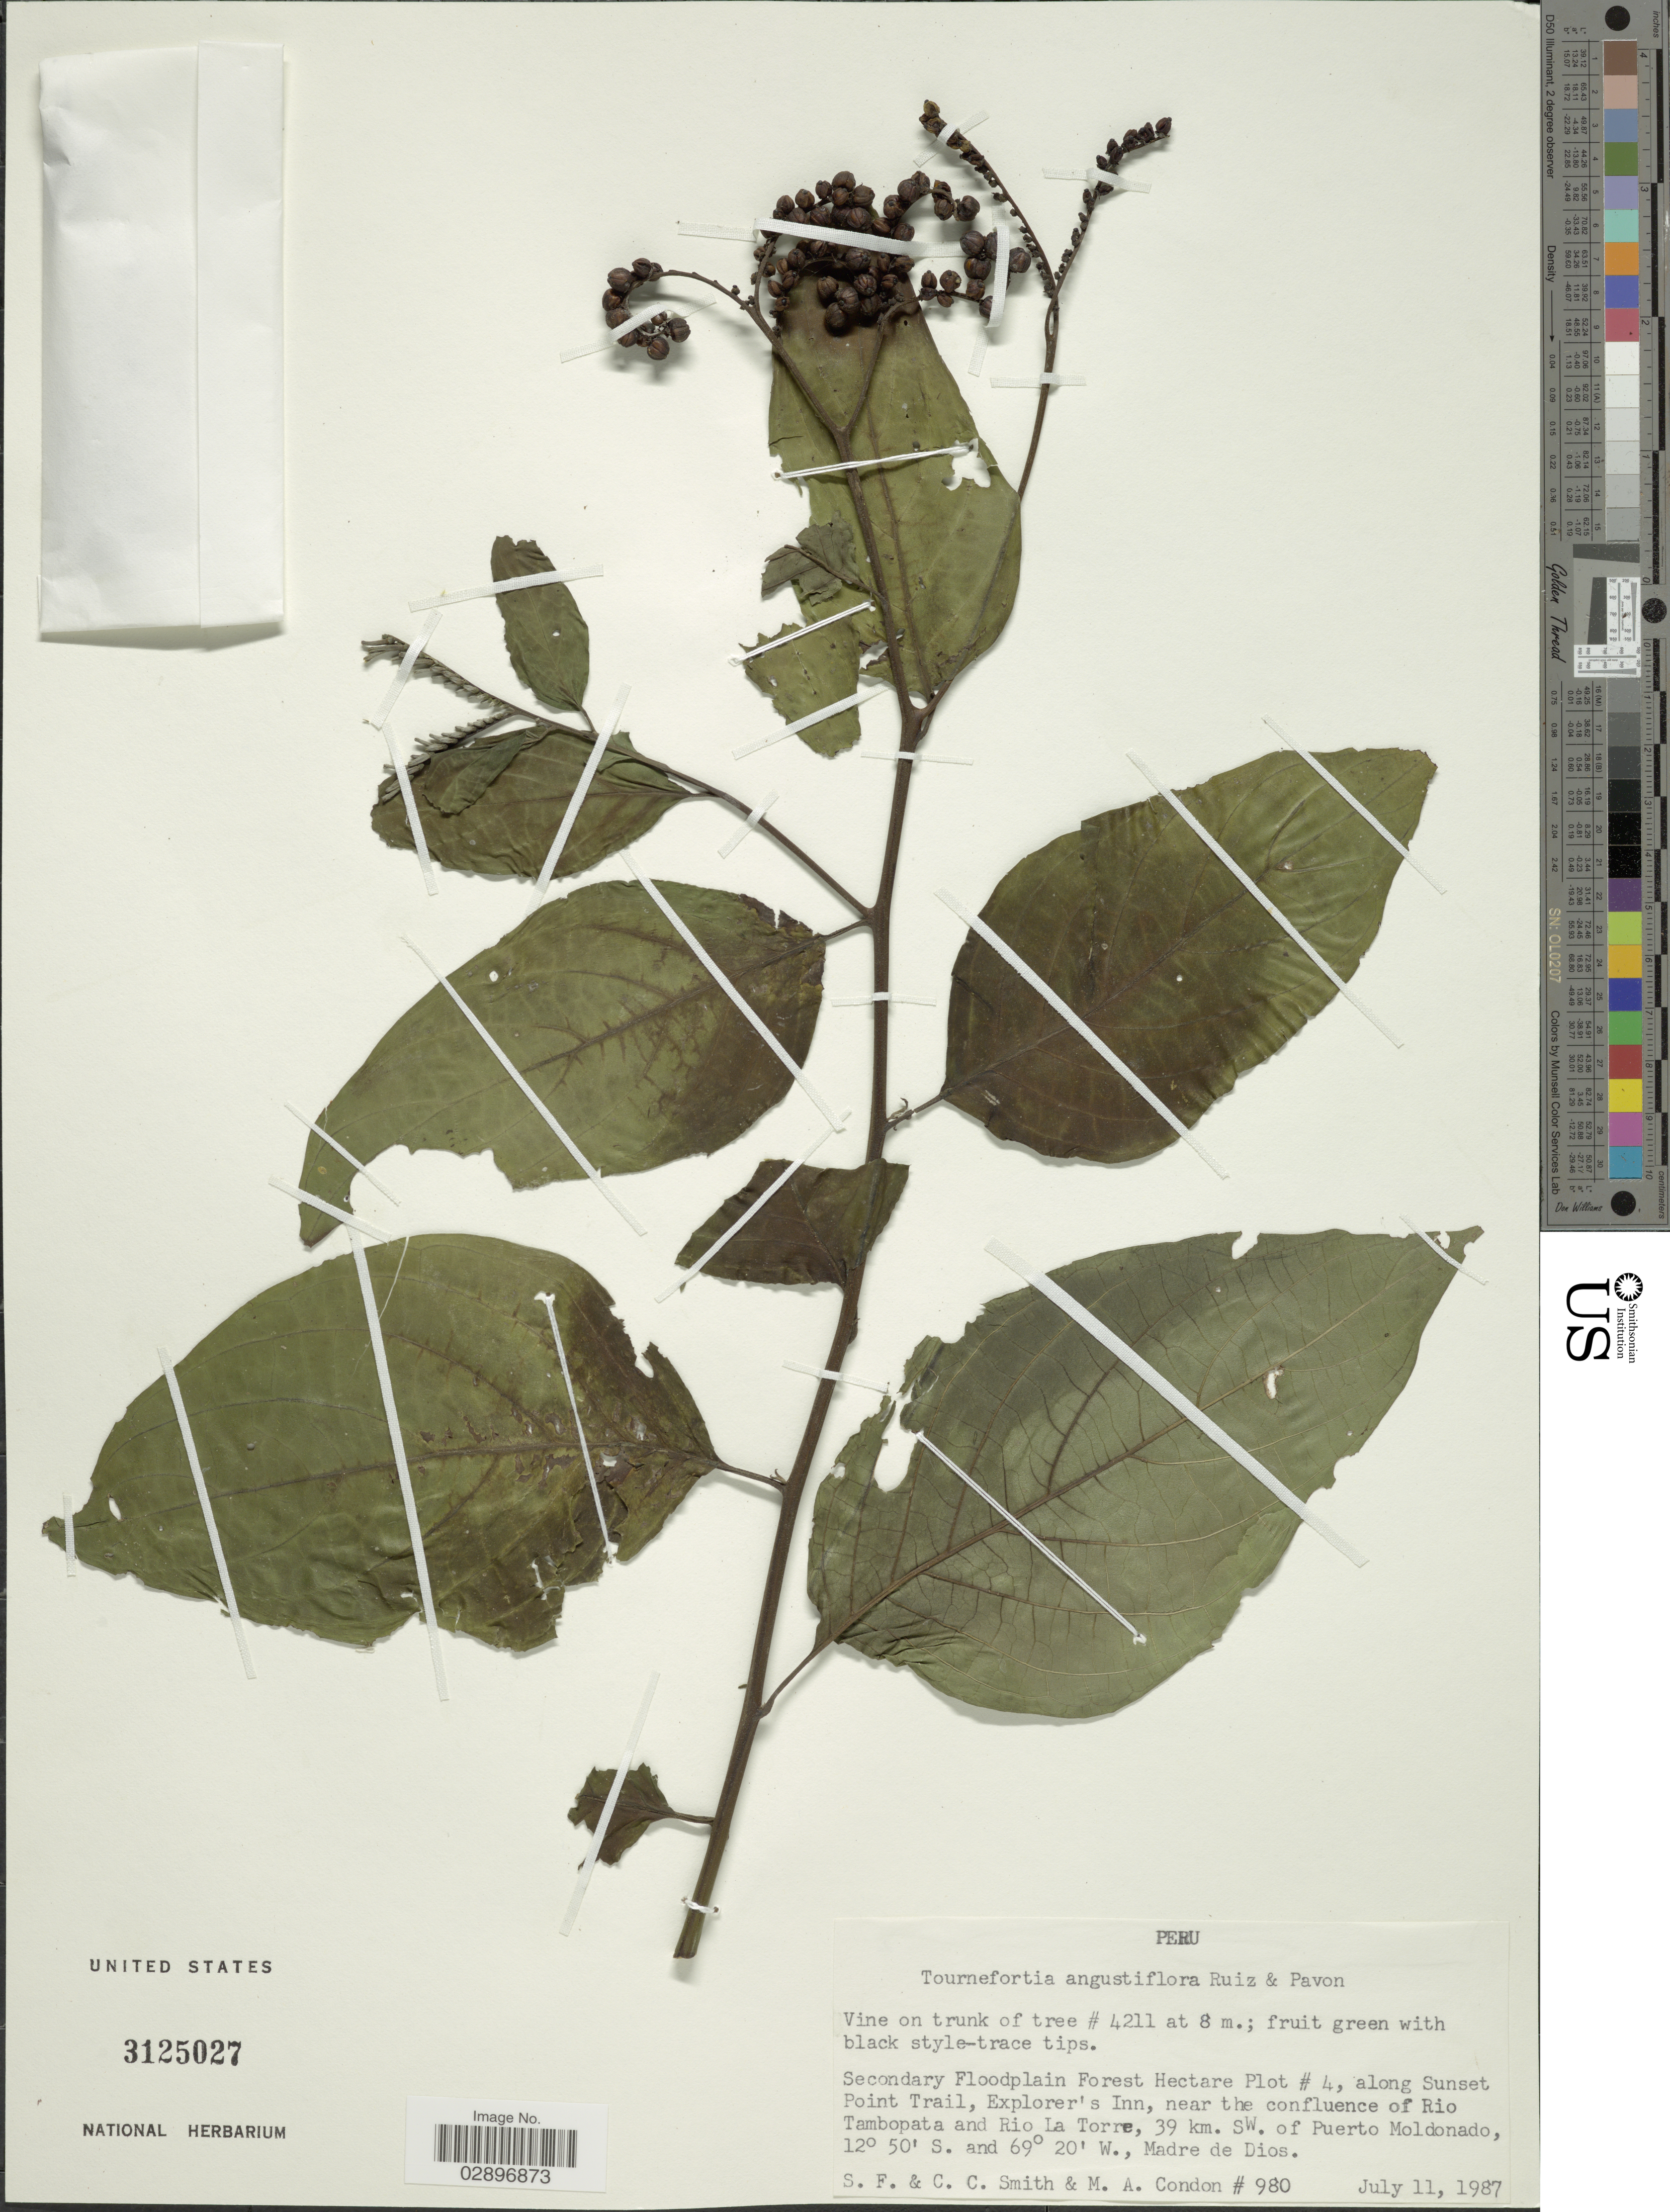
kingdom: Plantae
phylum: Tracheophyta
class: Magnoliopsida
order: Boraginales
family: Heliotropiaceae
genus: Tournefortia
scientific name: Tournefortia angustiflora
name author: Ruiz & Pav.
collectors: S.F. Smith, C. C. Smith & M. Condon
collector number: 980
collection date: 1987-07-11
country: Peru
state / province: Madre de Dios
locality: Secondary Floodplain Forest Hectare Plot # 4, along Sunset Point Trail, Explorer's Inn, near the confluence of Rio Tambopata and Rio La Torre, 39 km. SW. of Puerto Moldonado.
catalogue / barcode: US 3125027